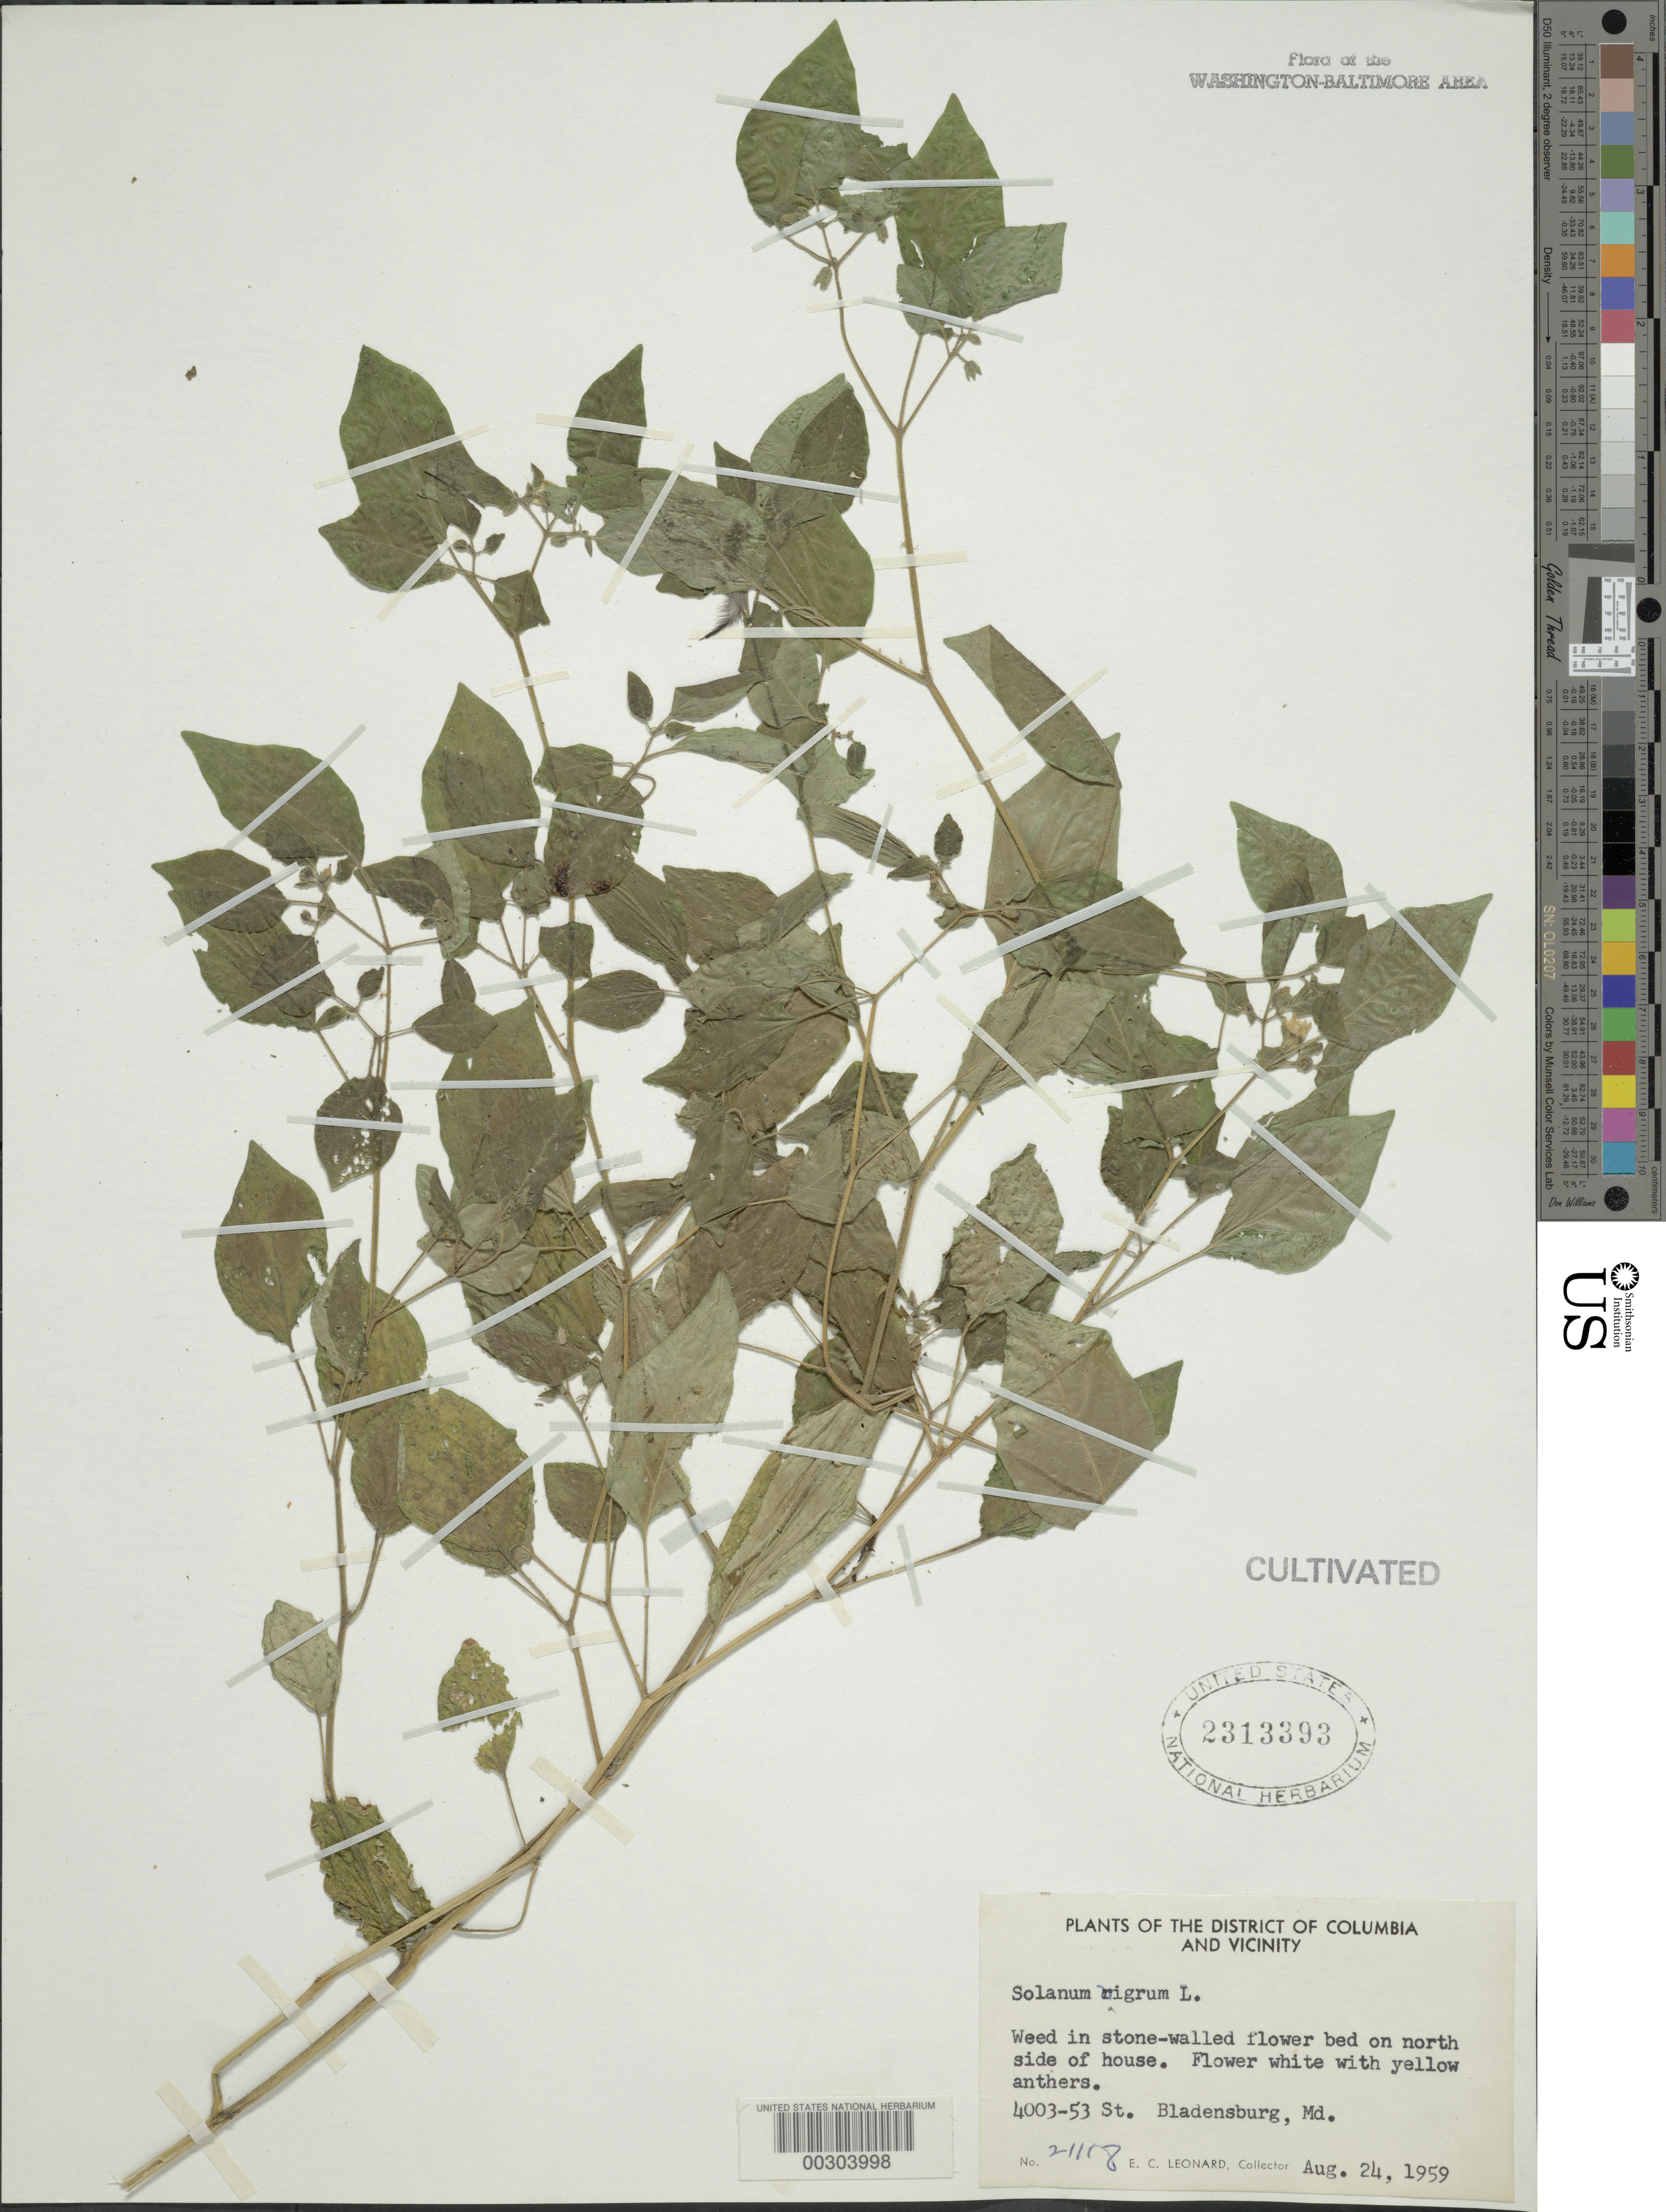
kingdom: Plantae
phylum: Tracheophyta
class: Magnoliopsida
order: Solanales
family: Solanaceae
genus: Solanum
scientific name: Solanum nigrum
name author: L.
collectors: E. C. Leonard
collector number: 21118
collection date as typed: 24 Aug 1959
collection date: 1959-08-24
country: United States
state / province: Maryland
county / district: Prince George's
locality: Bladensburg, 4003 53 St, N side of House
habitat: Flower bed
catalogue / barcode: US 2313393